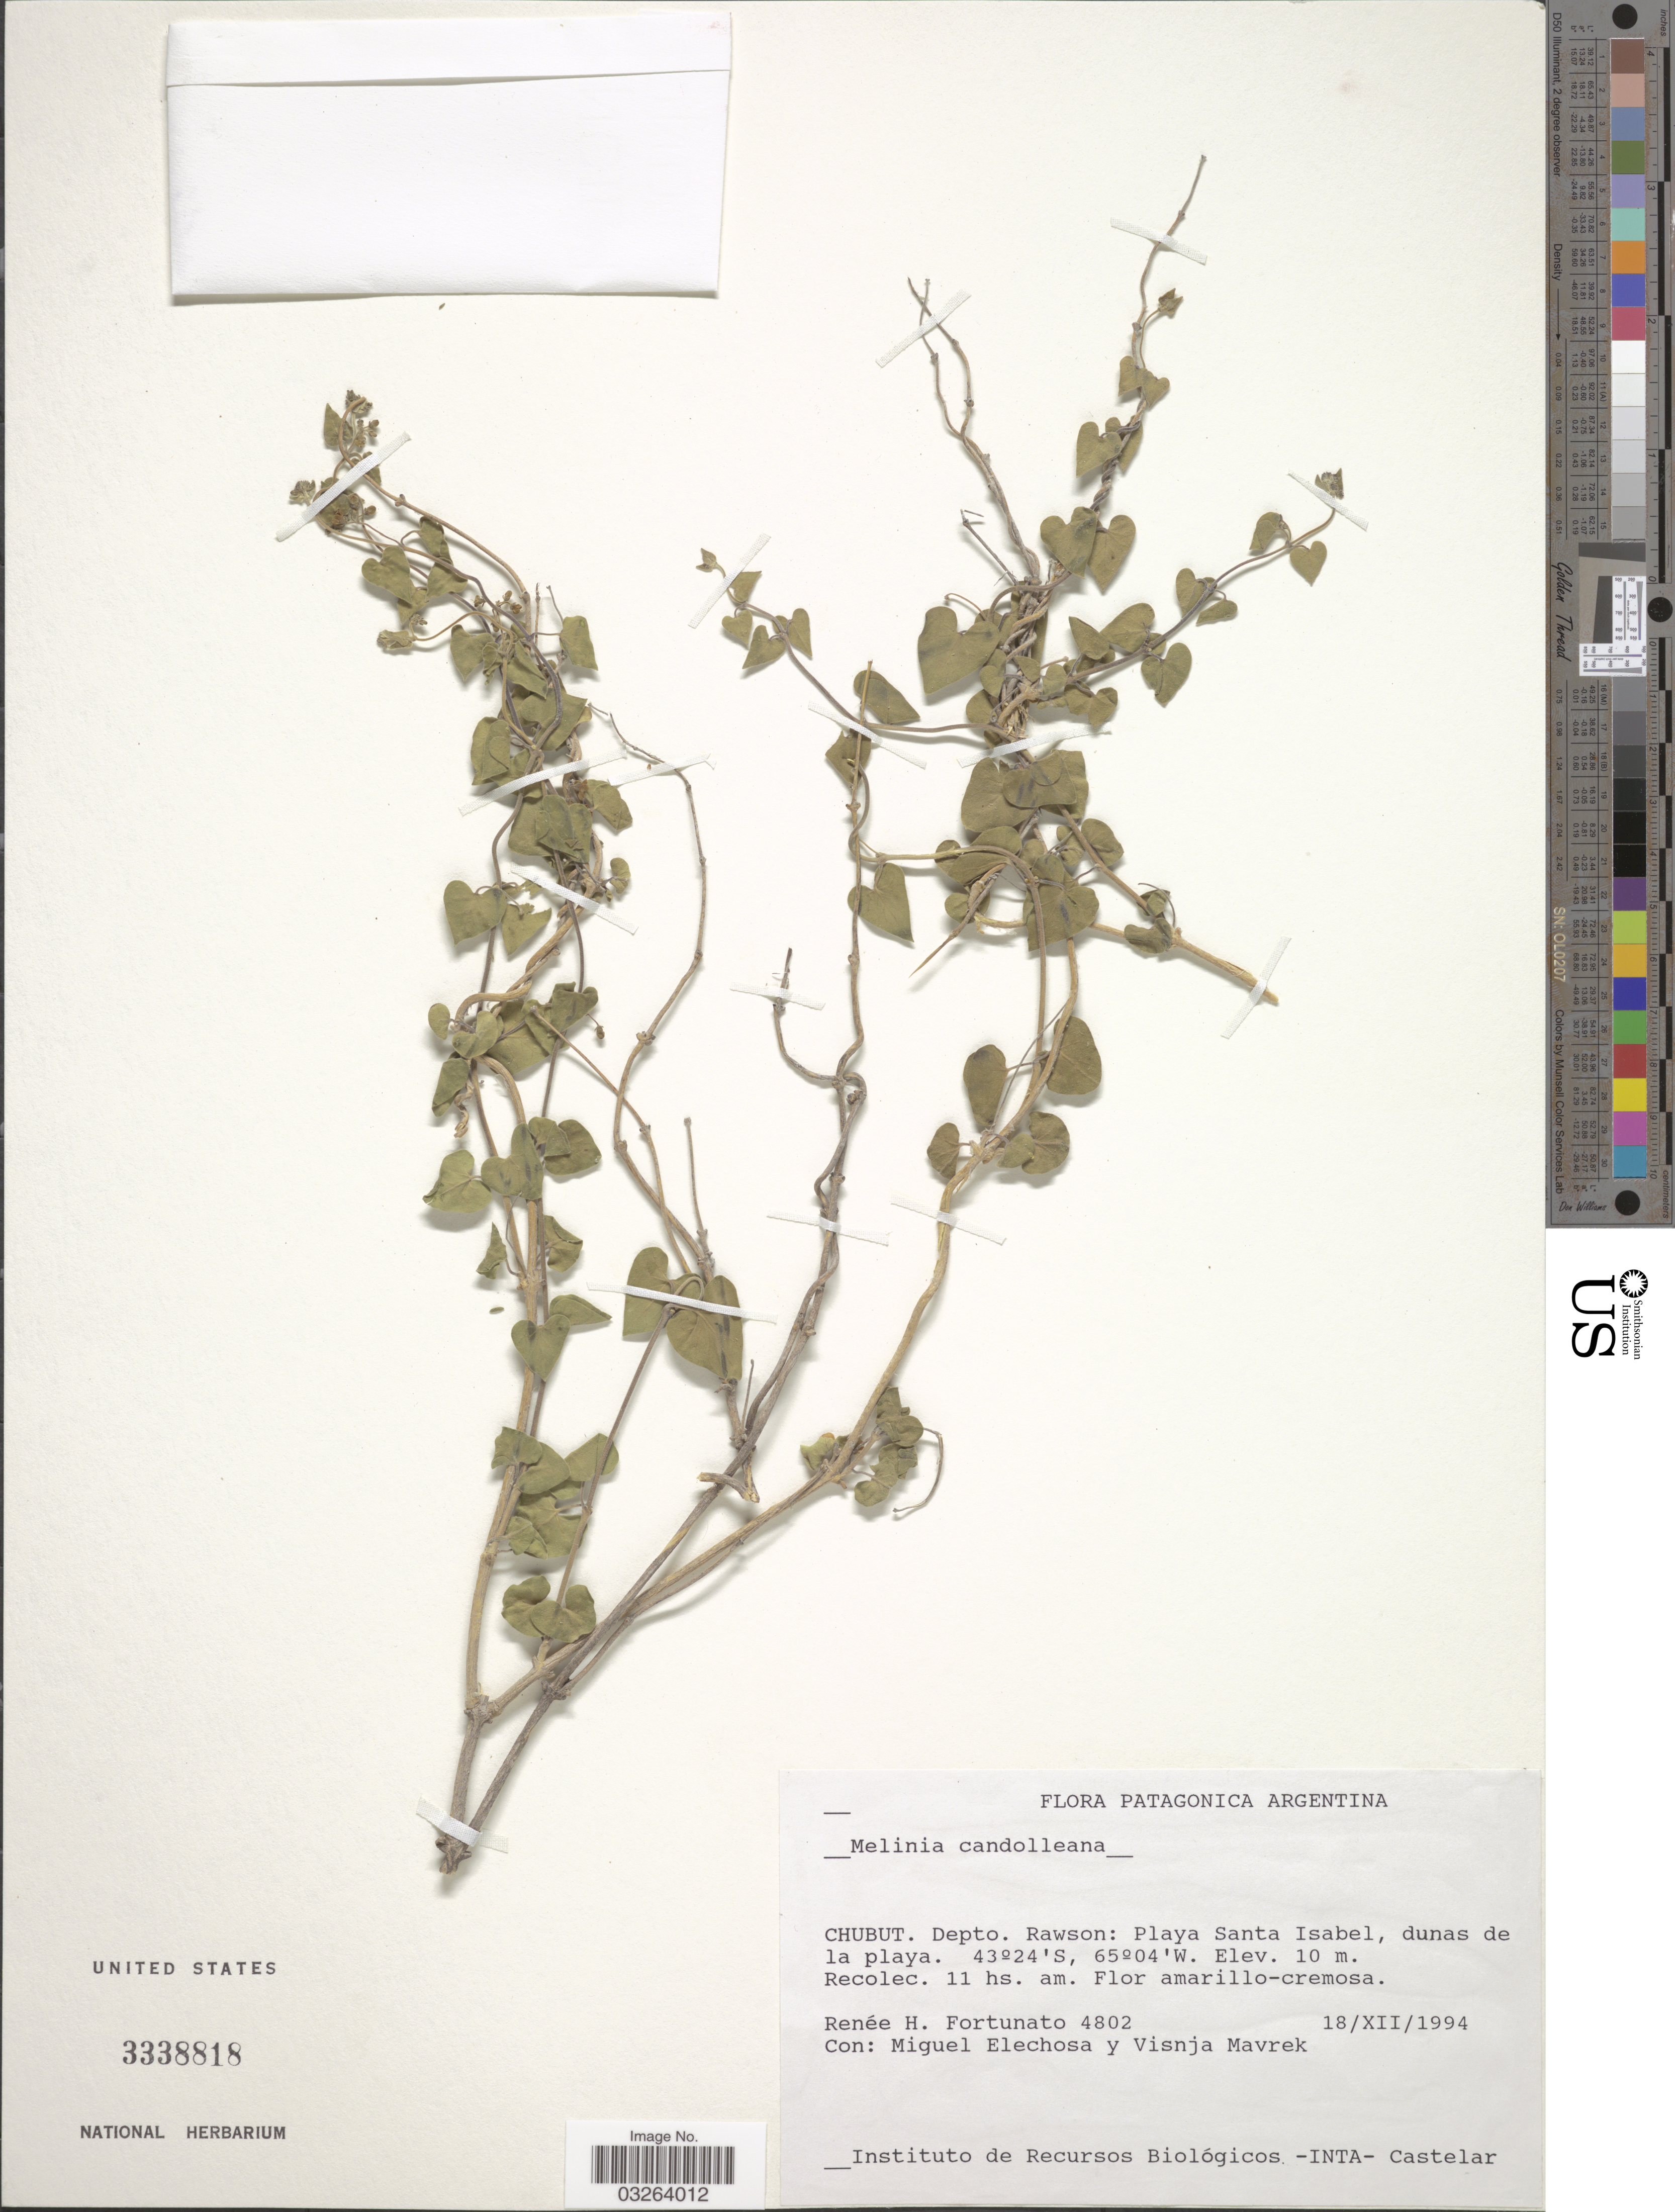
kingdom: Plantae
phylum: Tracheophyta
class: Magnoliopsida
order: Gentianales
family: Apocynaceae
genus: Melinia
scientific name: Melinia candolleana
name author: (Hook. & Arn.) Decne.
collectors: R. H. Fortunato, M. Elechosa & V. Mavrek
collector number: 4802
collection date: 1994-12-18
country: Argentina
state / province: Chubut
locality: Depto. Rawson: Playa Santa Isabel, dunas de la playa.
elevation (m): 10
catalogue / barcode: US 3338818